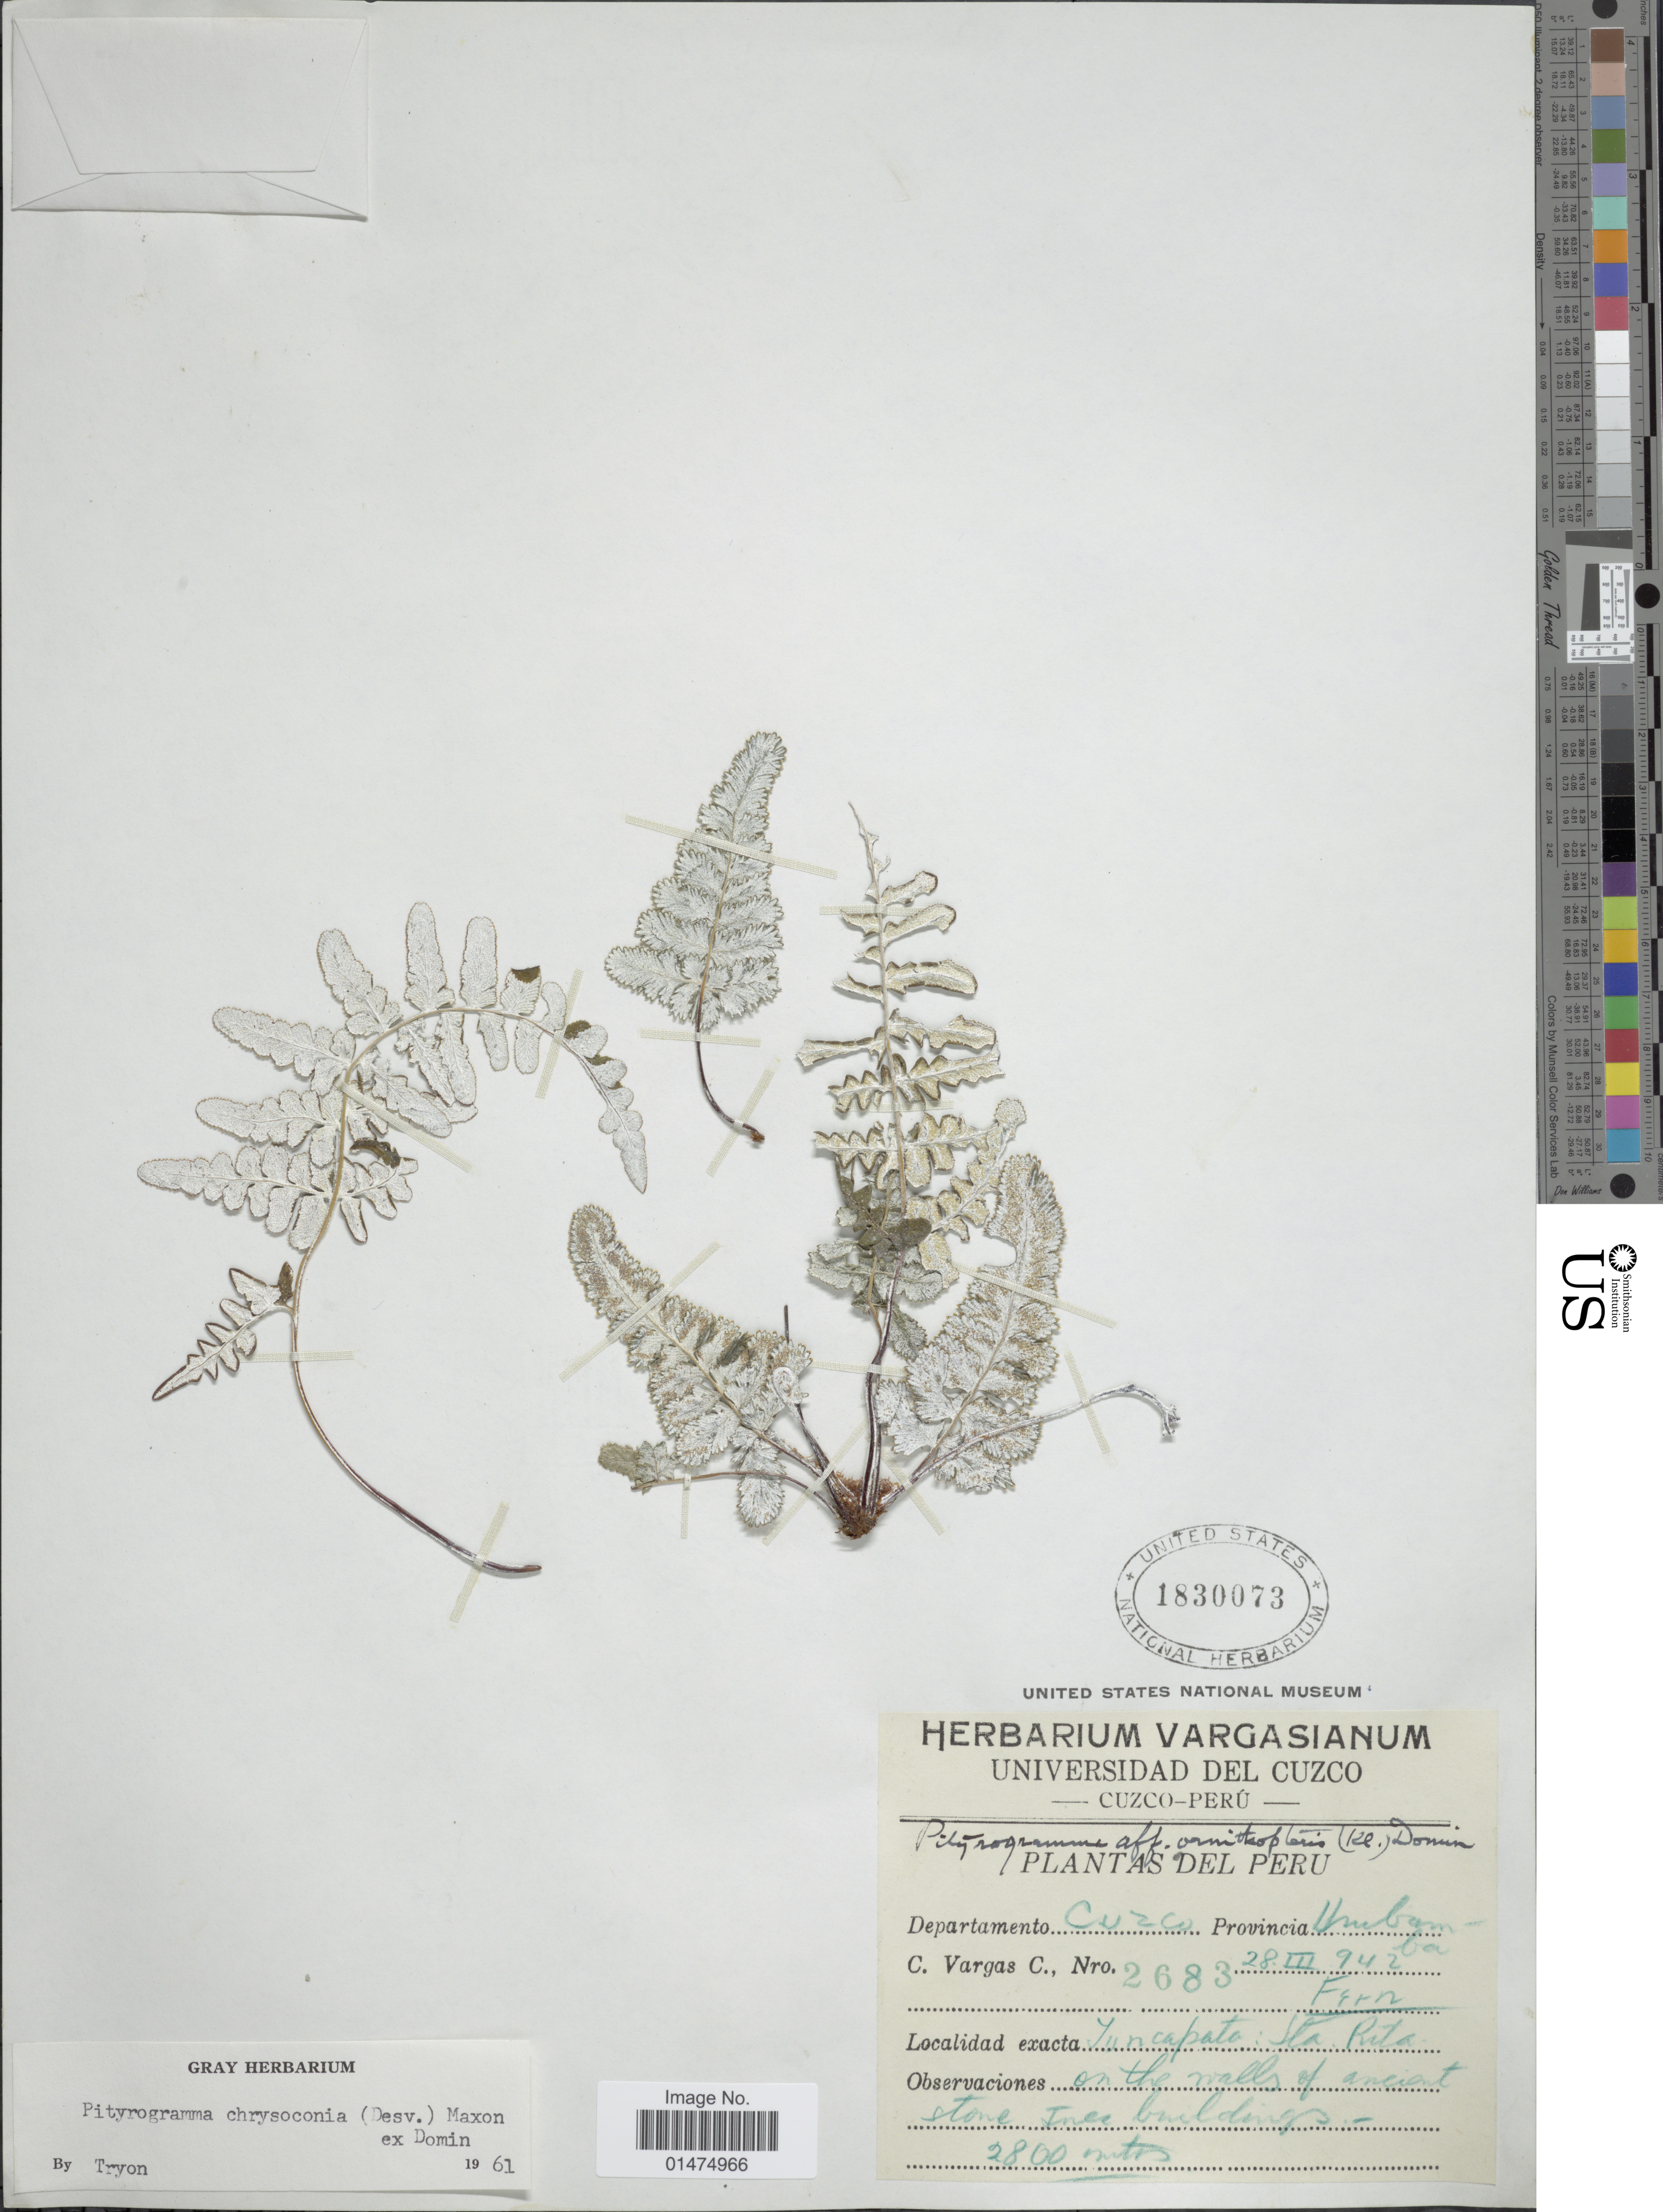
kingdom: Plantae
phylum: Tracheophyta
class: Polypodiopsida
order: Polypodiales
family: Pteridaceae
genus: Pityrogramma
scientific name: Pityrogramma chrysoconia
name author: (Desv.) Maxon ex Domin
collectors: C. Vargas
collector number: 2683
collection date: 1942-03-28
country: Peru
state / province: Cusco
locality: Yuncapata: Sta. Rita, Provincia Urubamba, Departamento Cuzco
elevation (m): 2800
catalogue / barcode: US 1830073